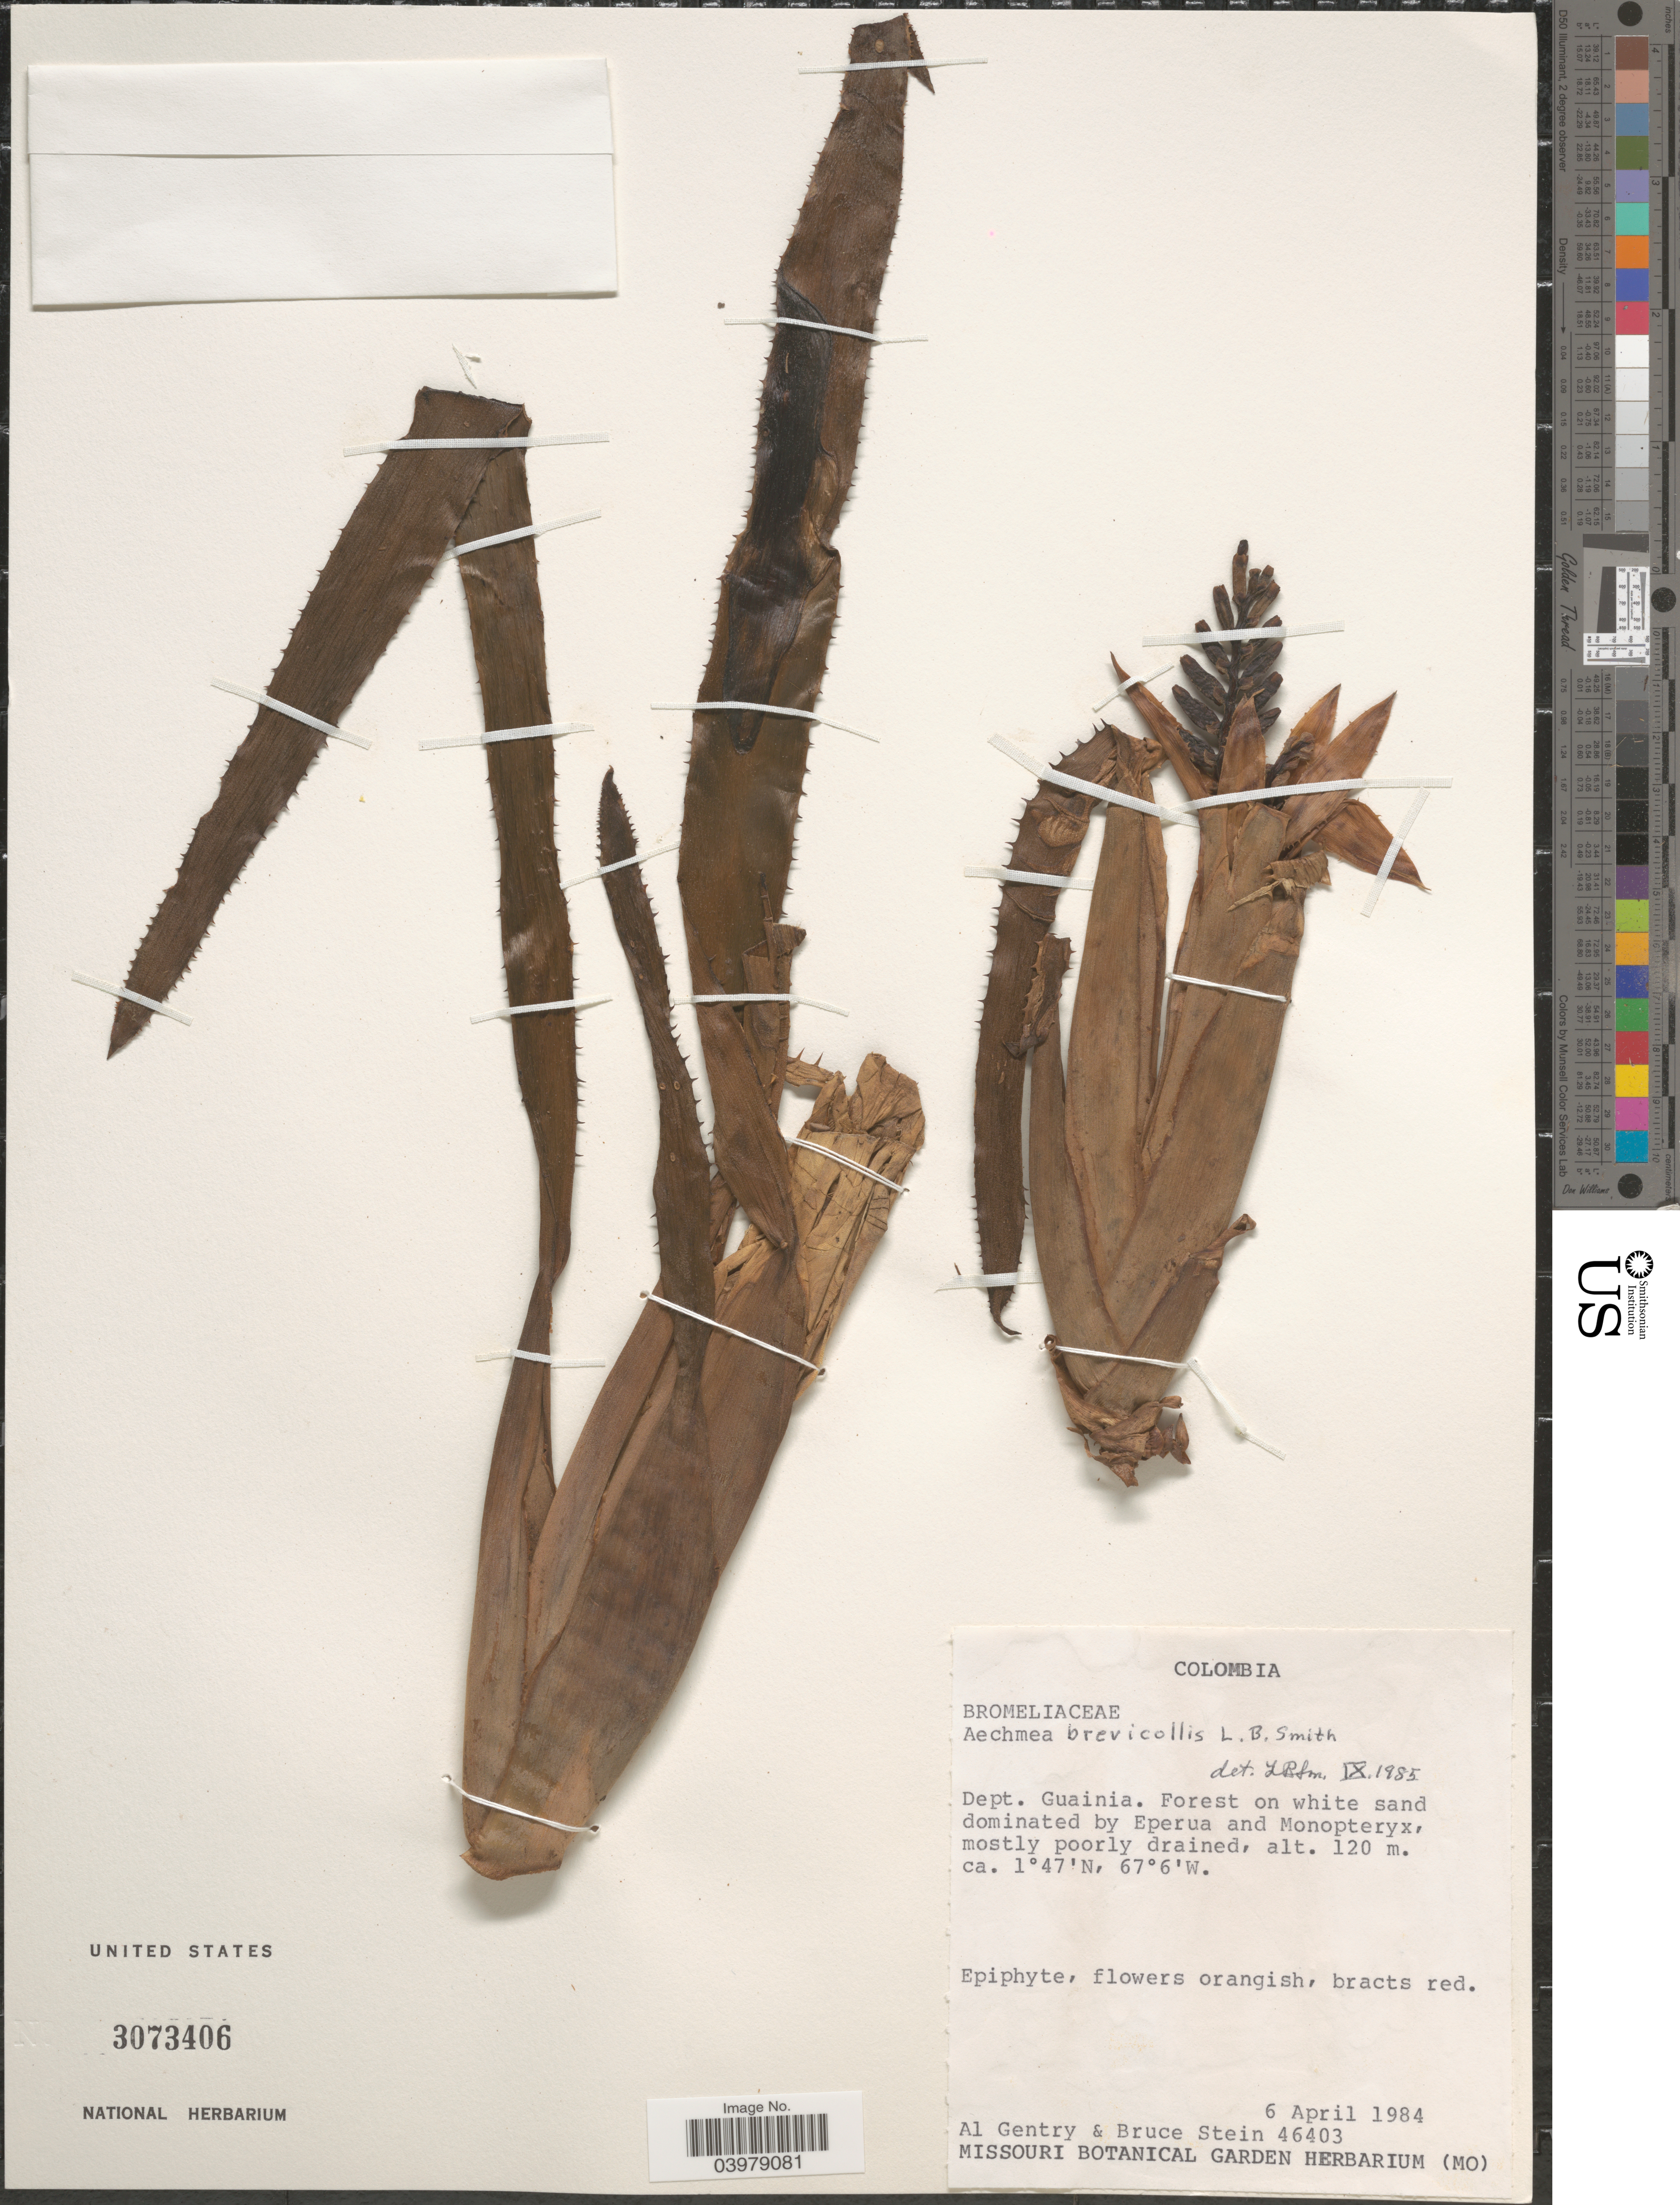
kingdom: Plantae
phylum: Tracheophyta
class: Liliopsida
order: Poales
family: Bromeliaceae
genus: Aechmea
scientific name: Aechmea brevicollis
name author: L.B. Sm.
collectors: A. H. Gentry & B. A. Stein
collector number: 46403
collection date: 1984-04-06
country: Colombia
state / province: Guainía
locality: Dept. Guainia.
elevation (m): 120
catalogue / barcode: US 3073406